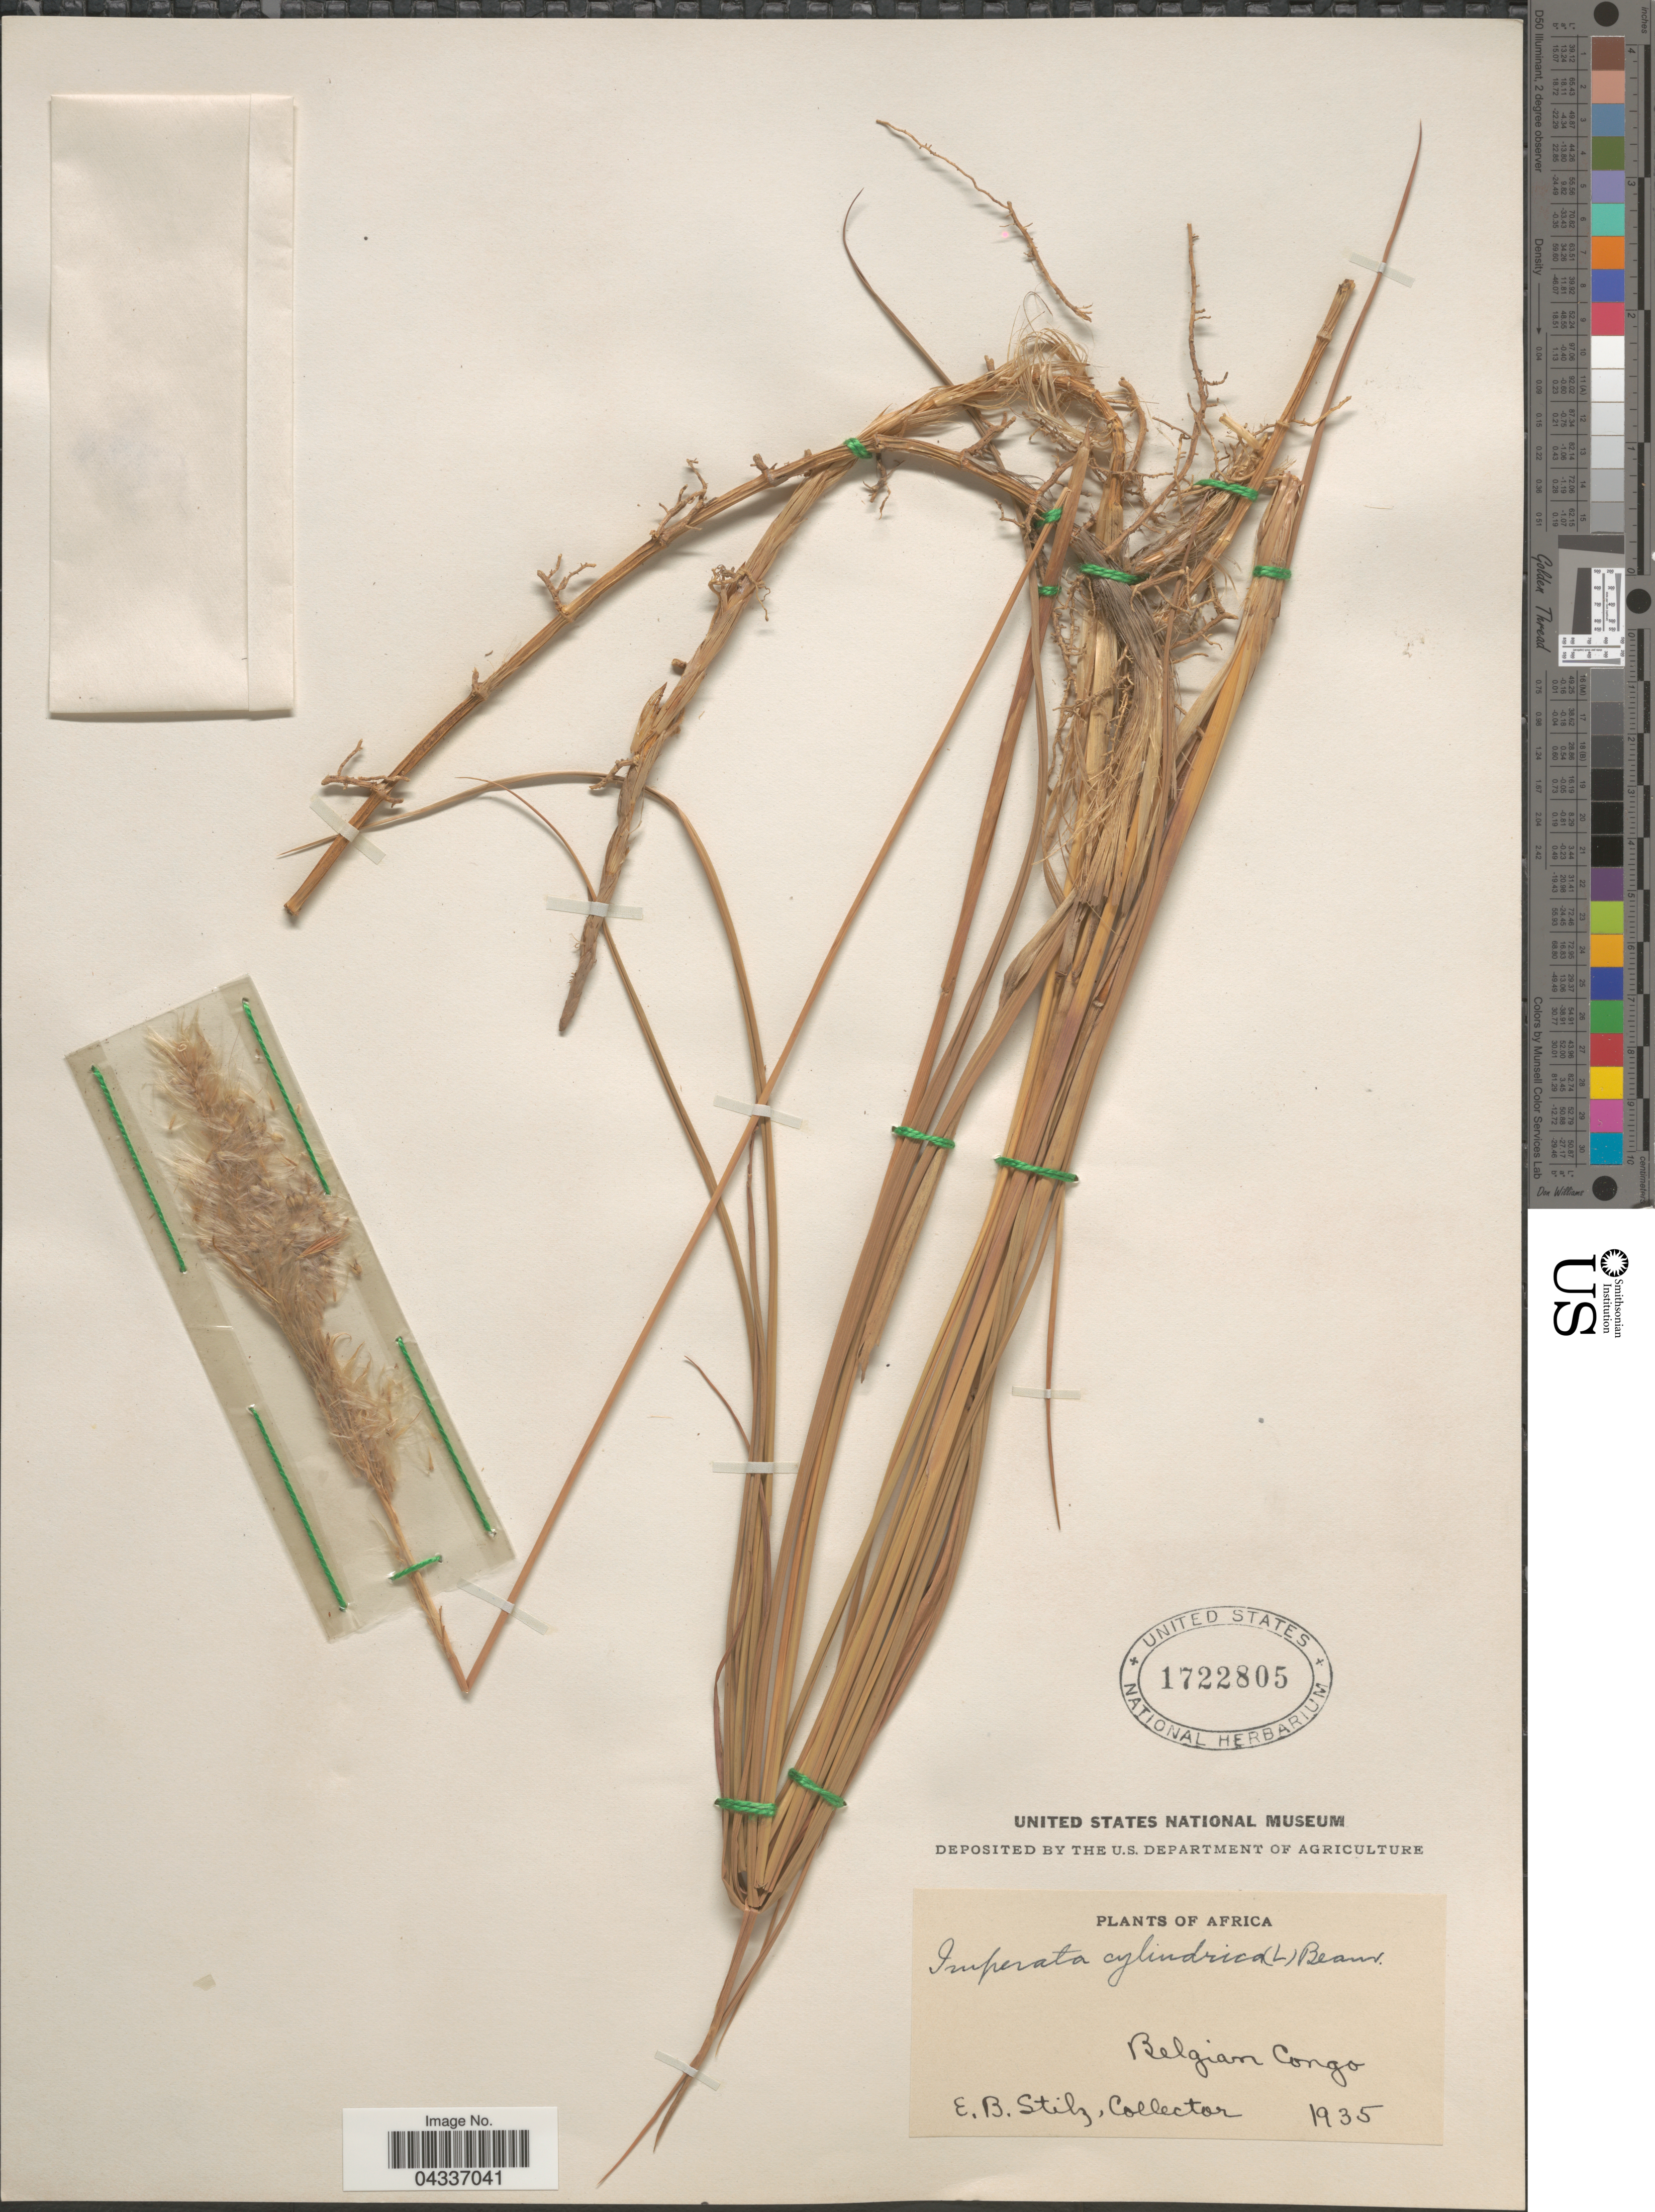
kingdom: Plantae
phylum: Tracheophyta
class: Liliopsida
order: Poales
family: Poaceae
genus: Imperata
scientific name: Imperata cylindrica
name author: (L.) P. Beauv.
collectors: E. Stilz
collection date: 1935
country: Congo, Democratic Republic of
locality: Belgian Congo.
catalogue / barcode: US 1722805